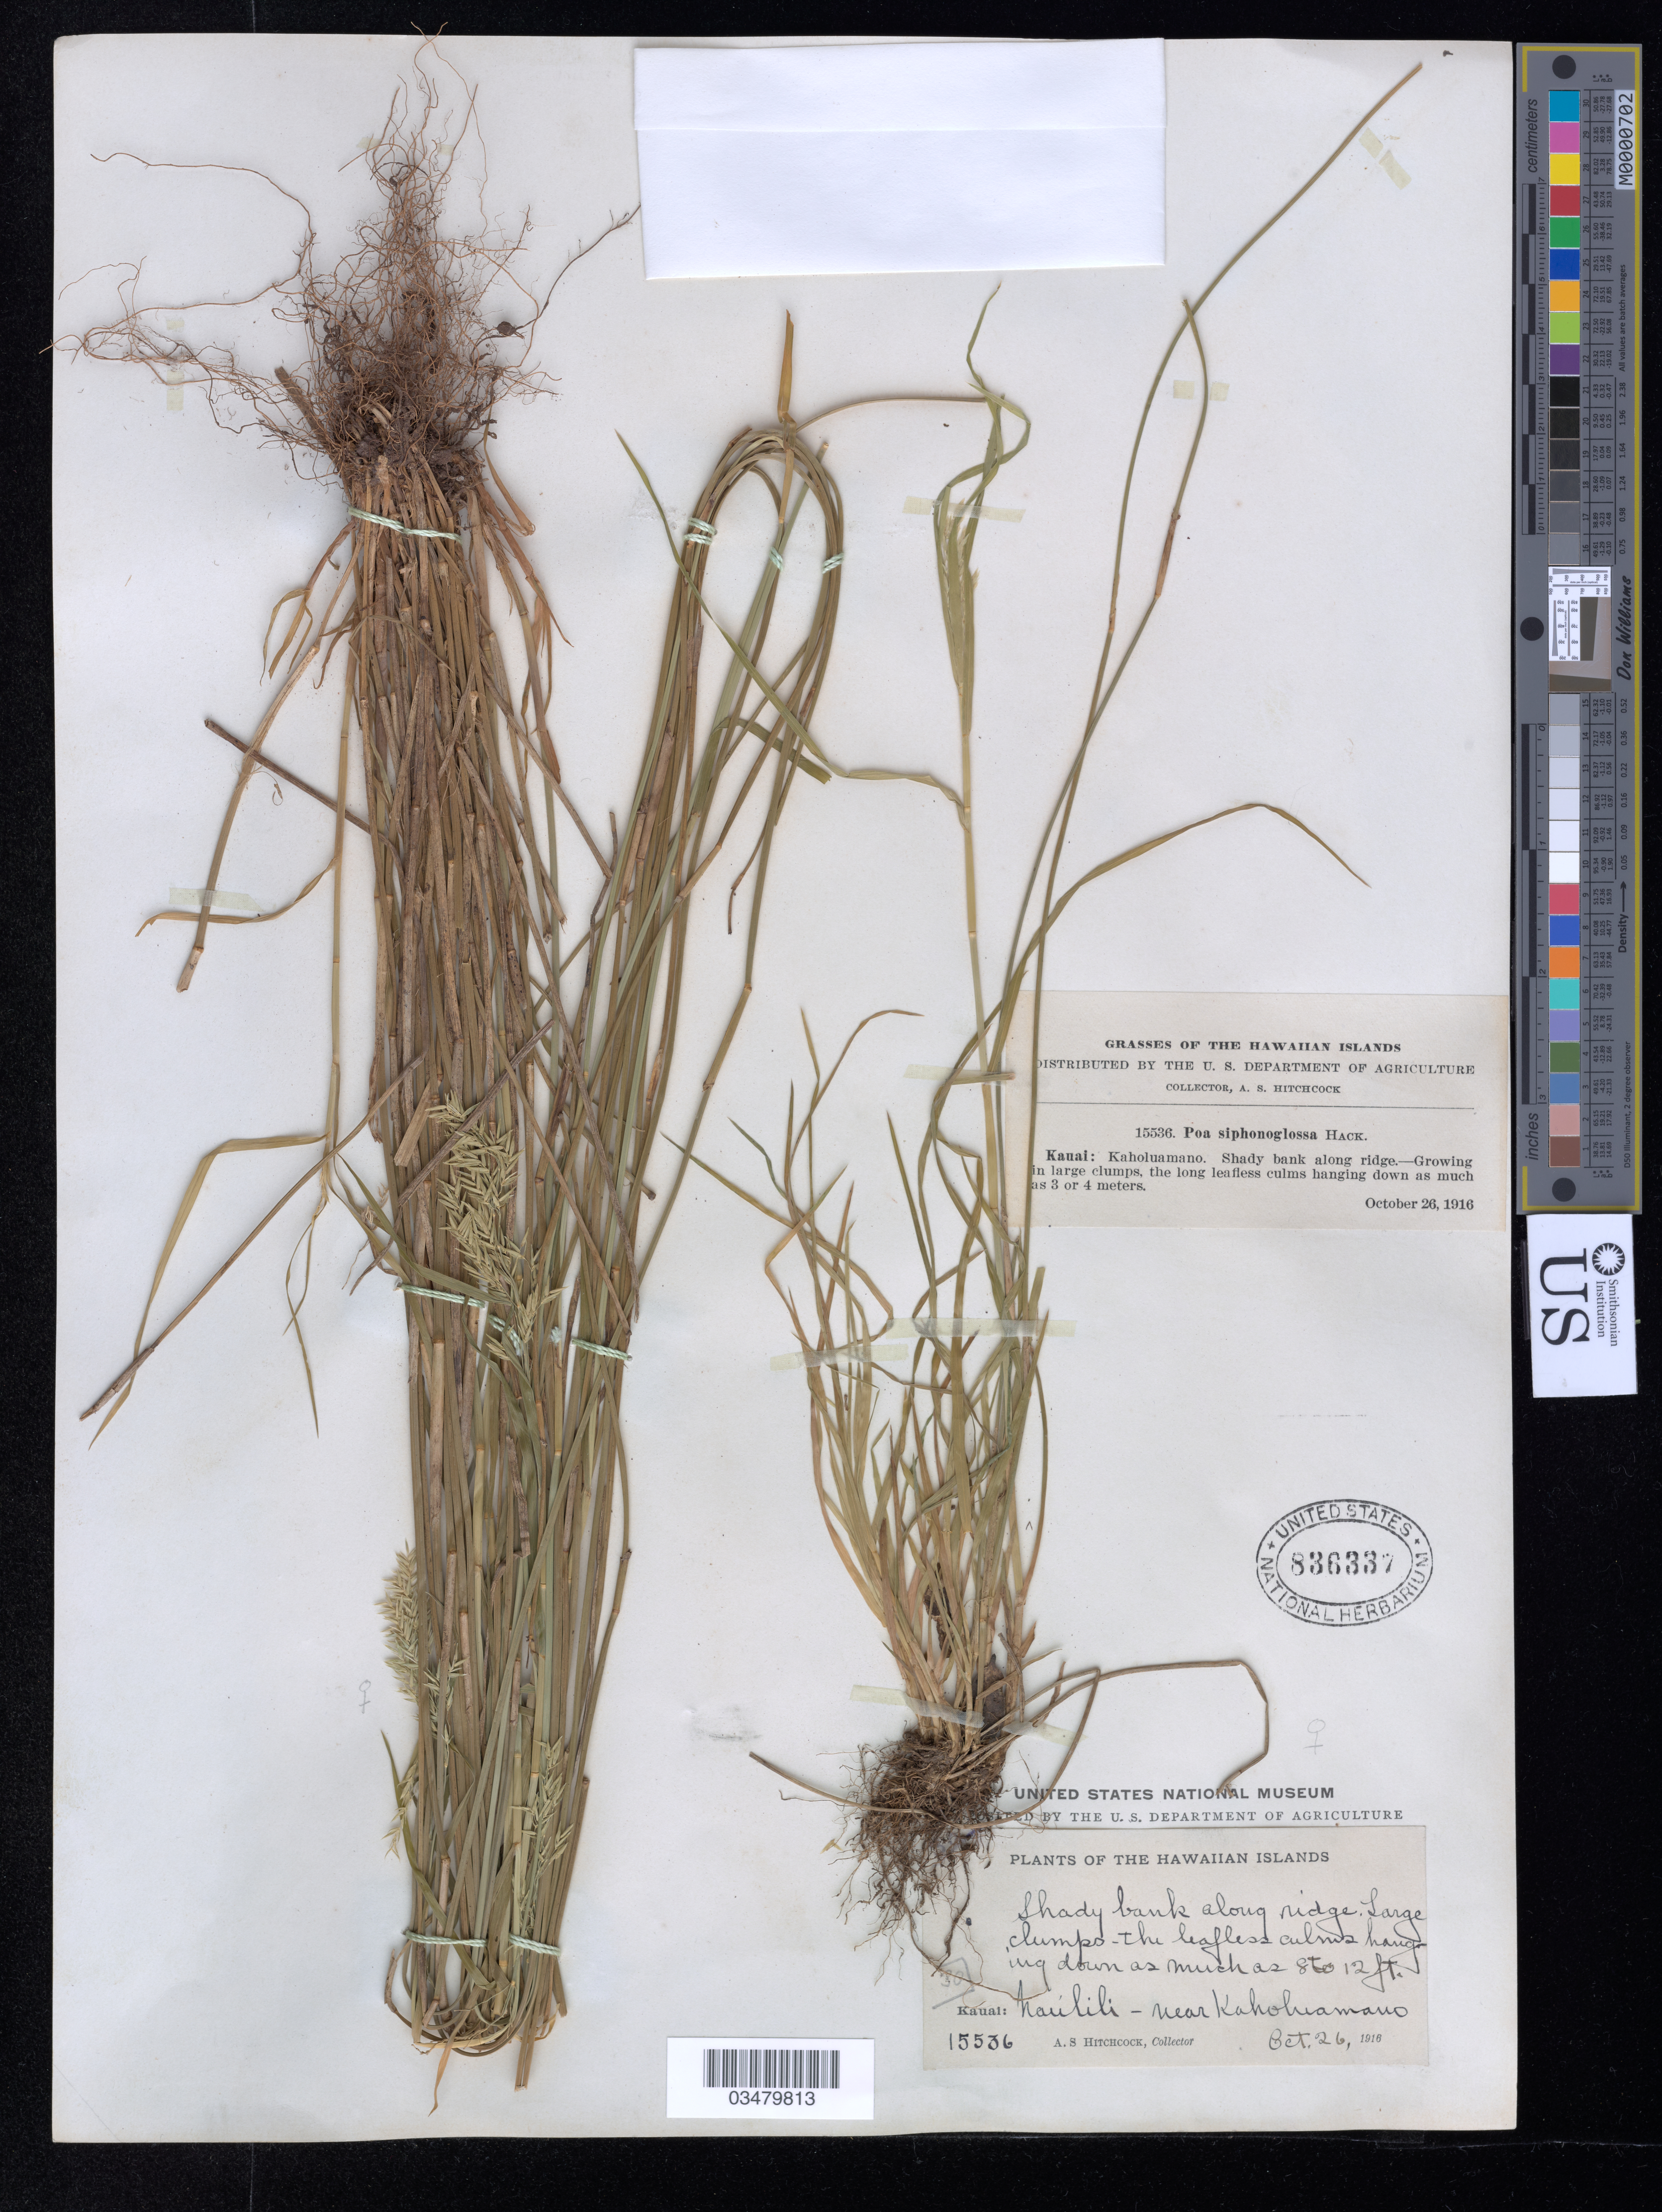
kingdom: Plantae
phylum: Tracheophyta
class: Liliopsida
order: Poales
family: Poaceae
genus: Poa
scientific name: Poa siphonoglossa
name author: Hack.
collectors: A. S. Hitchcock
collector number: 15536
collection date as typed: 26 Oct 1916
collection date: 1916-10-26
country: United States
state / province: Hawaii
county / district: Kauai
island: Kaua'i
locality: Kaholuamano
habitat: Shady bank along ridge.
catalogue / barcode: US 836337